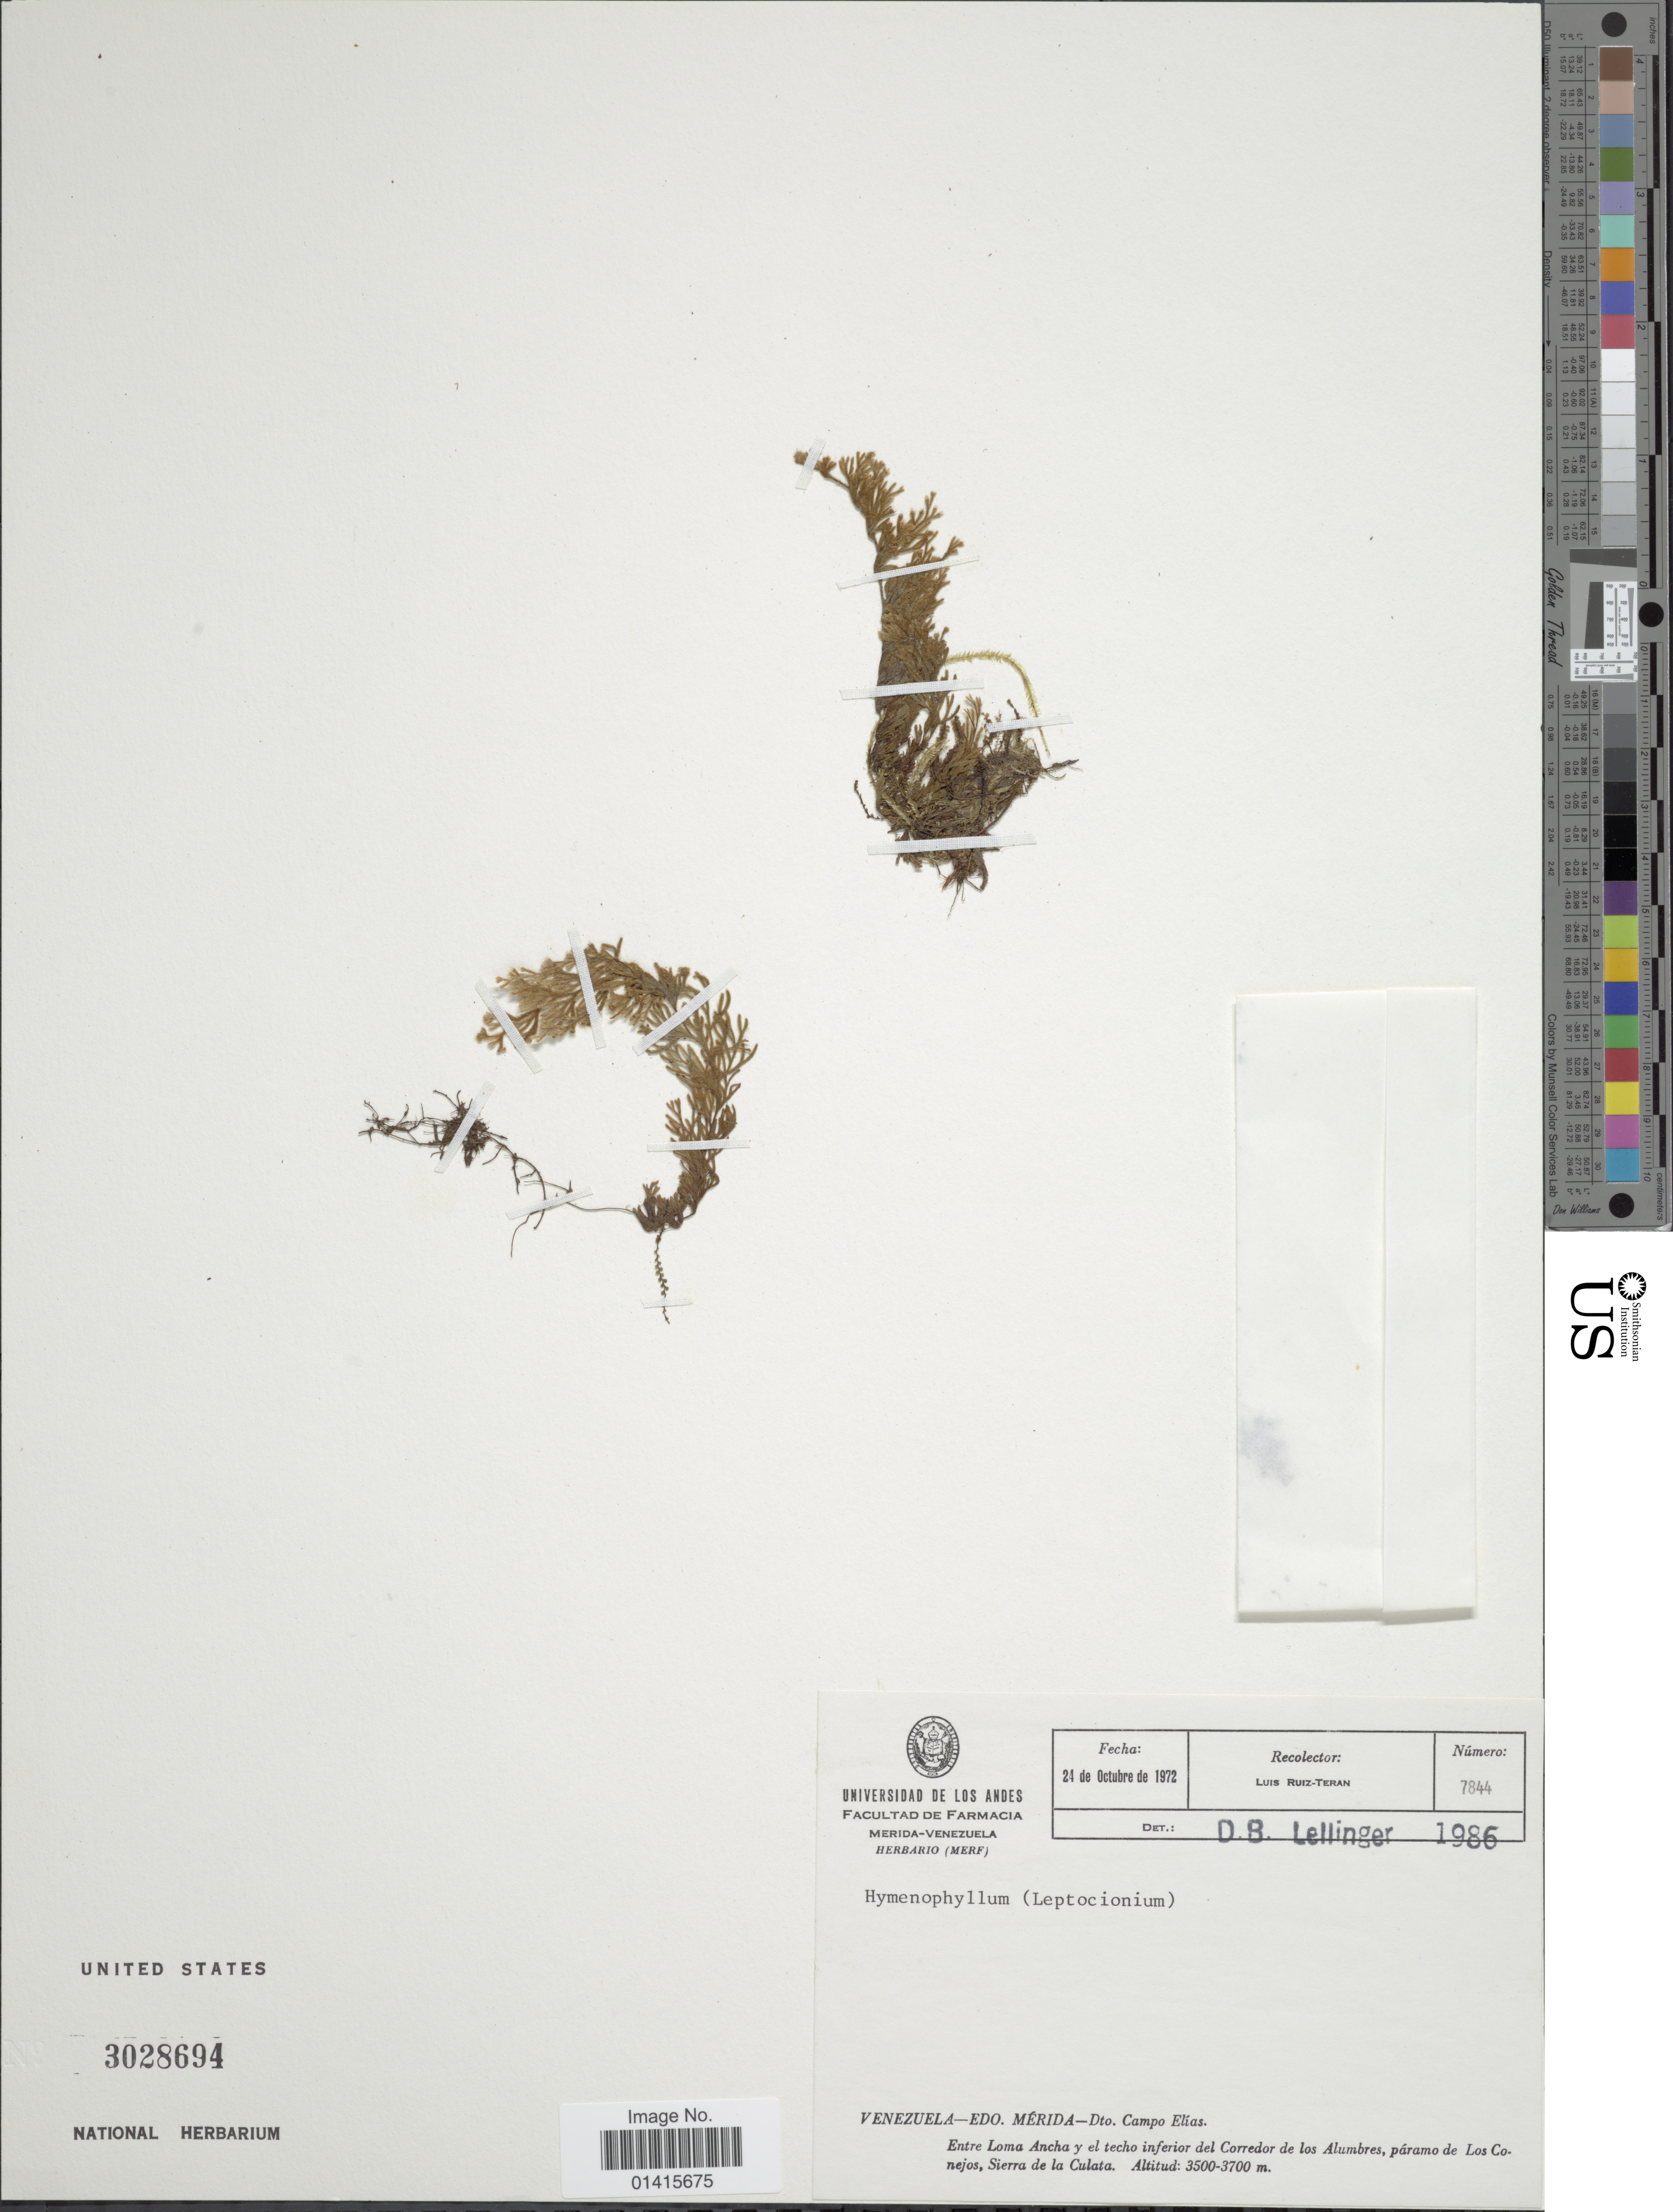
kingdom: Plantae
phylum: Tracheophyta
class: Polypodiopsida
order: Hymenophyllales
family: Hymenophyllaceae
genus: Hymenophyllum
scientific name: Hymenophyllum antillense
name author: Jenman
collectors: L. E. Ruíz-Terán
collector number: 7844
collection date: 1972-10-24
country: Venezuela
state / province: Mérida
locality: Venezuela-Edo Merida-Dto. Campo Elias, entre loma Ancha y el techo inferior del Corredor de los Alumbres, páramo de Los Conejos, Sierra de la Culata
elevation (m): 3500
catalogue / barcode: US 3028694